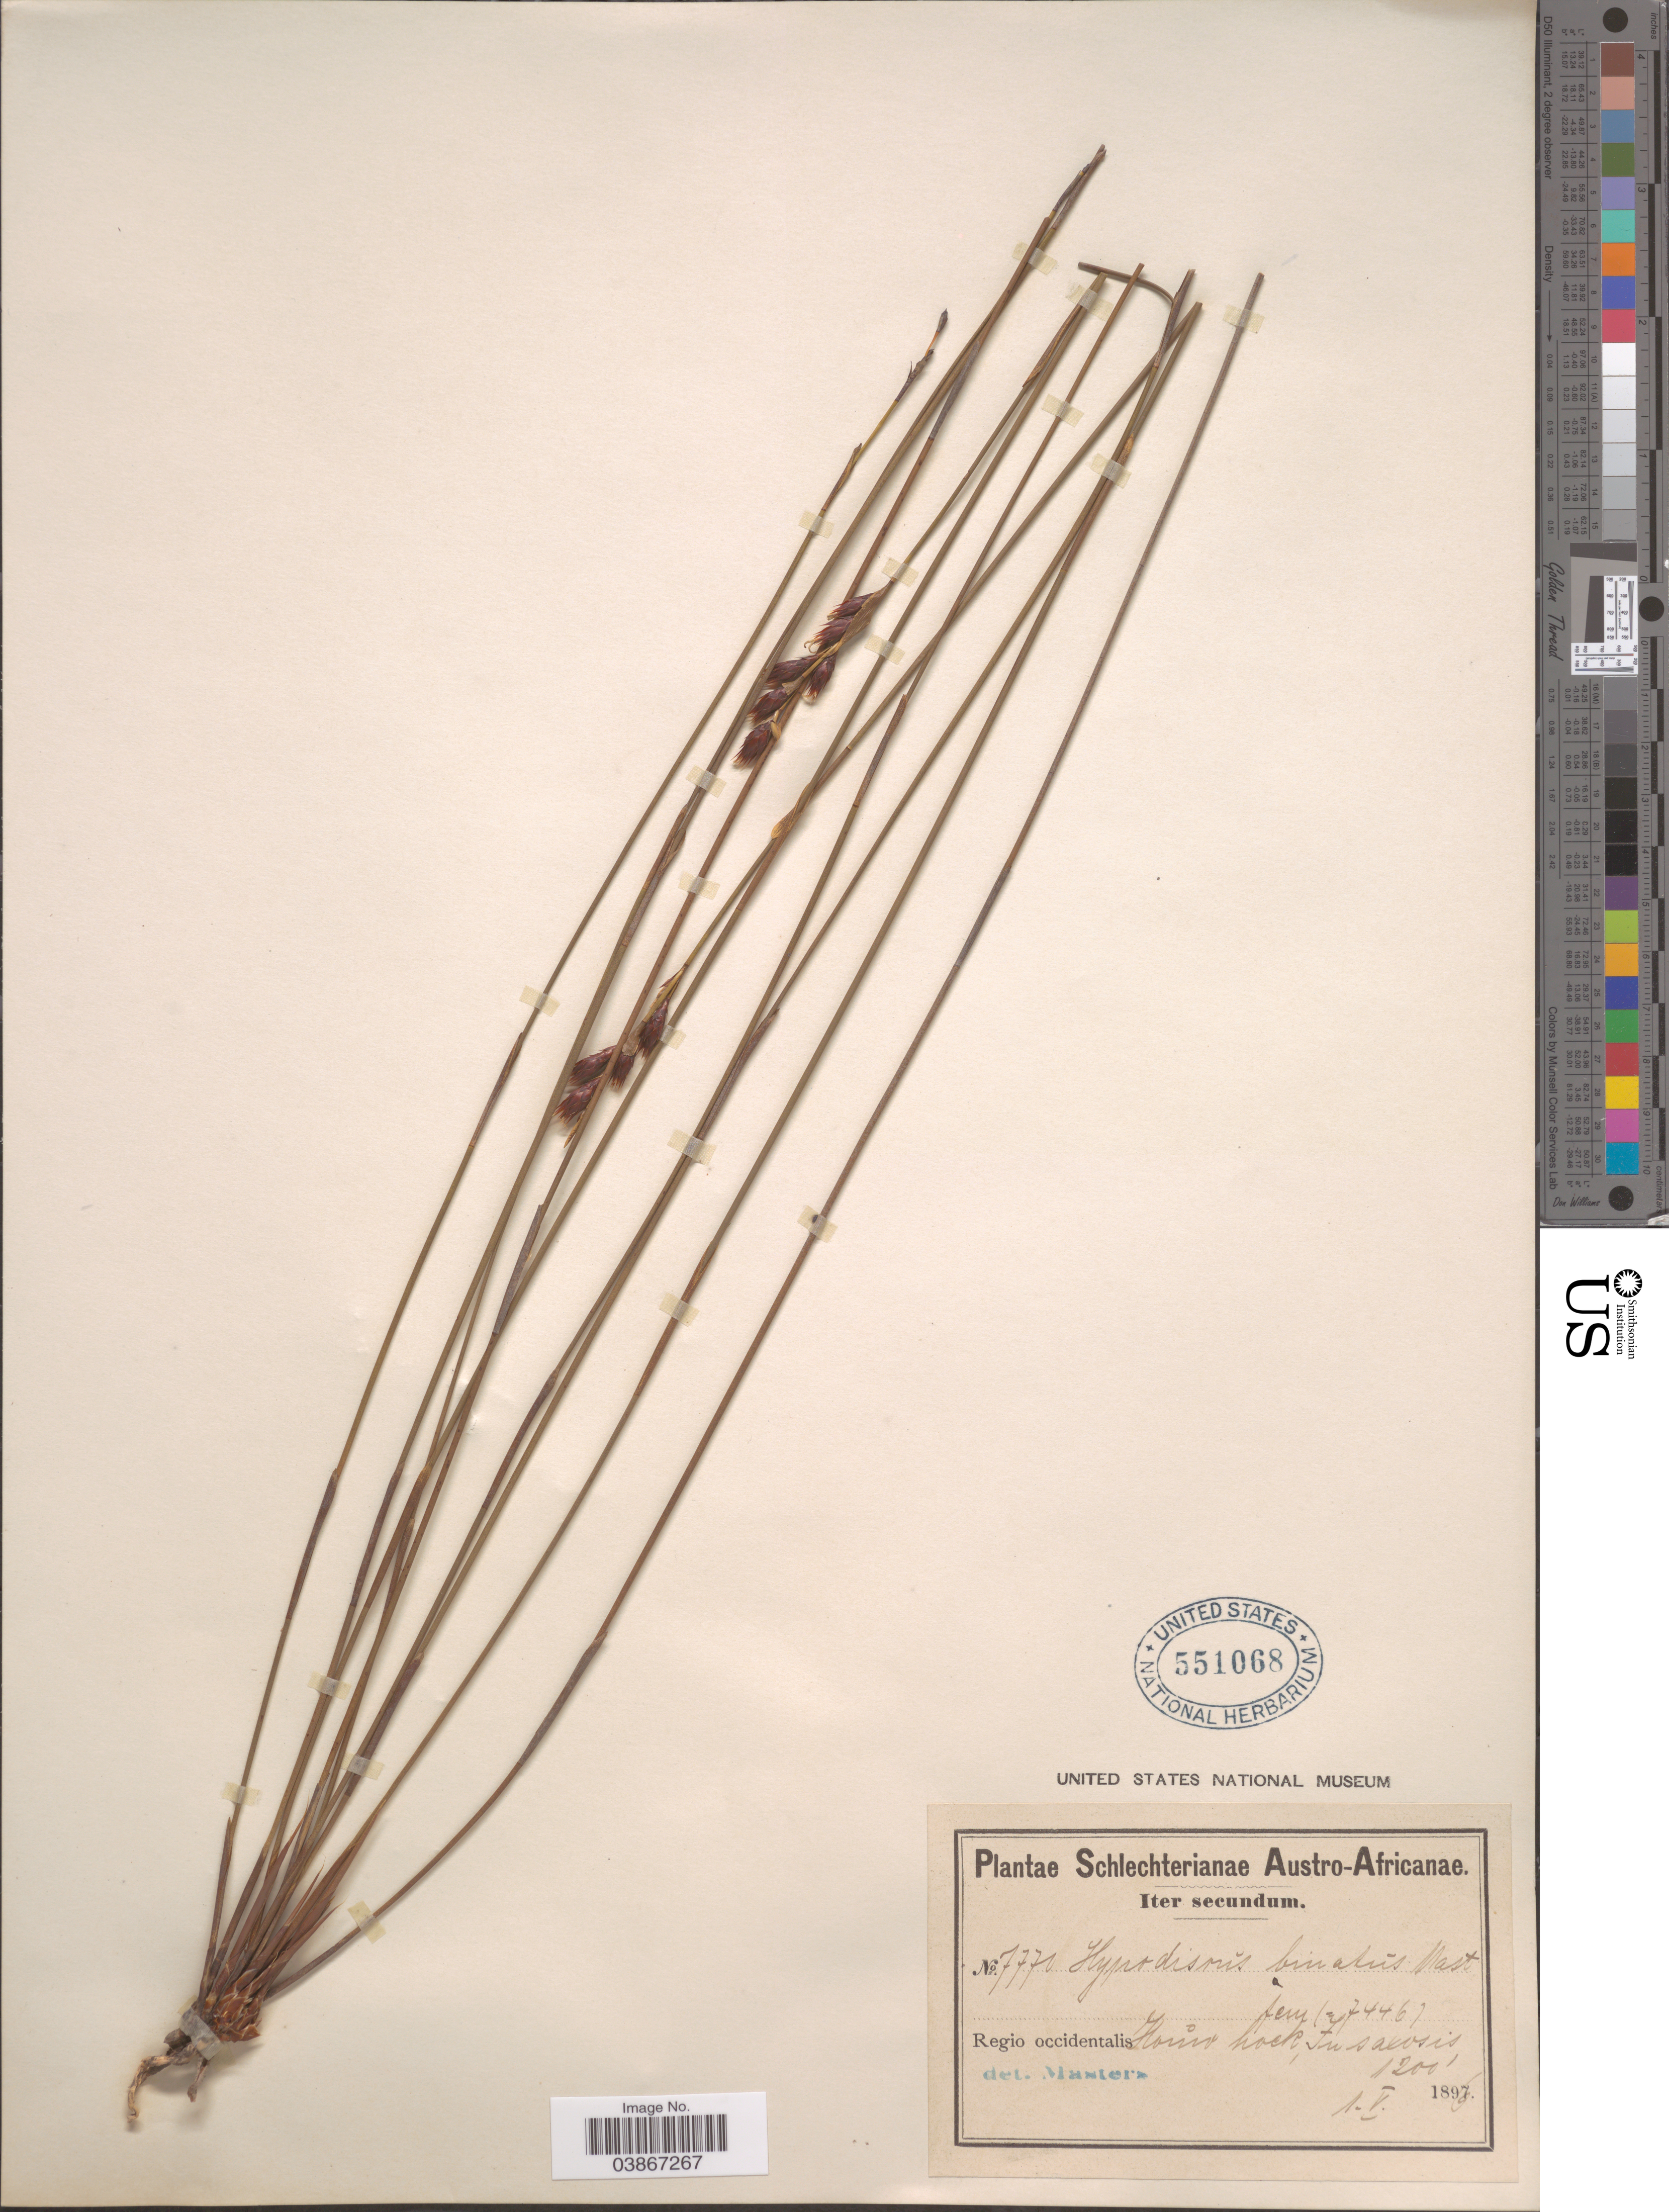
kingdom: Plantae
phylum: Tracheophyta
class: Liliopsida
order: Poales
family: Restionaceae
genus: Hypodiscus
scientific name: Hypodiscus binatus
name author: (Steud.) Mast.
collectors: Schlechter, --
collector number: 7770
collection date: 1896-05-01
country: South Africa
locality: Austro-Africanae. Regio occidentalis: Houw hoek, In saxosis.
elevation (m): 366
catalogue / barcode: US 551068